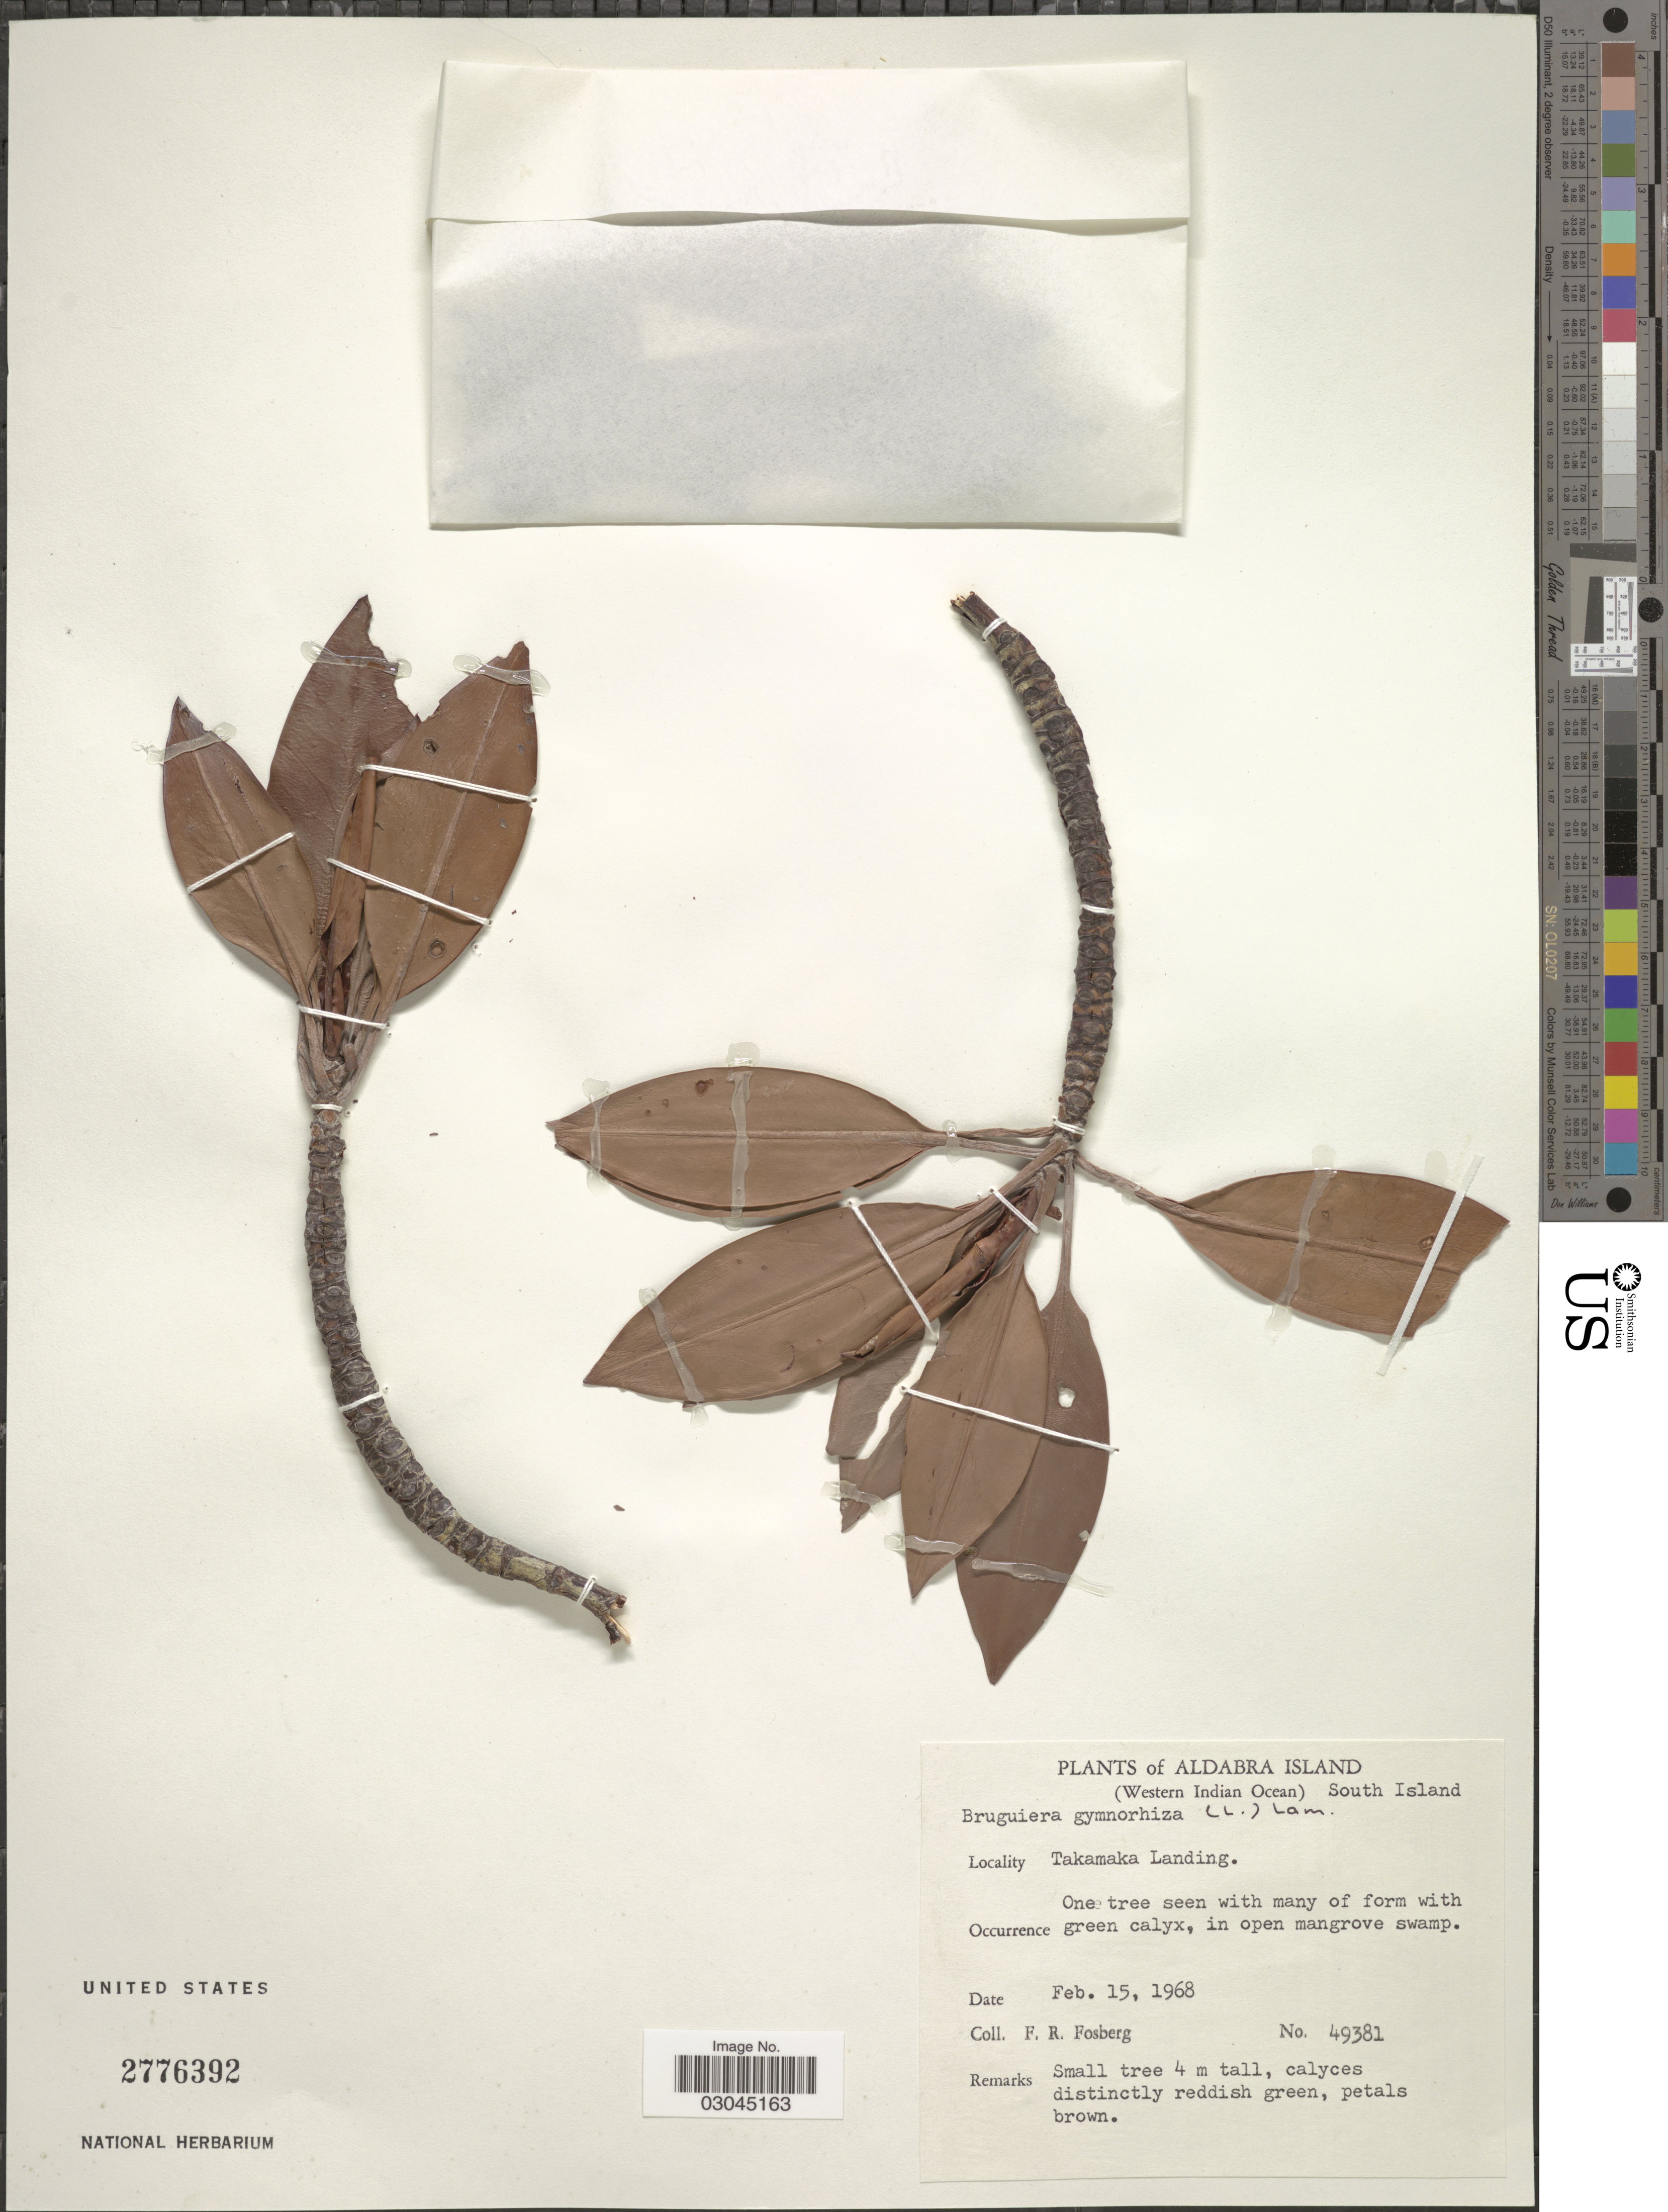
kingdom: Plantae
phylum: Tracheophyta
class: Magnoliopsida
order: Malpighiales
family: Rhizophoraceae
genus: Bruguiera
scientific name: Bruguiera gymnorhiza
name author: (L.) Savigny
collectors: F. R. Fosberg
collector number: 49381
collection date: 1968-02-15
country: Seychelles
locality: Aldabra Island (Western Indian Ocean) South Island. Takamaka Landing.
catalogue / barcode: US 2776392